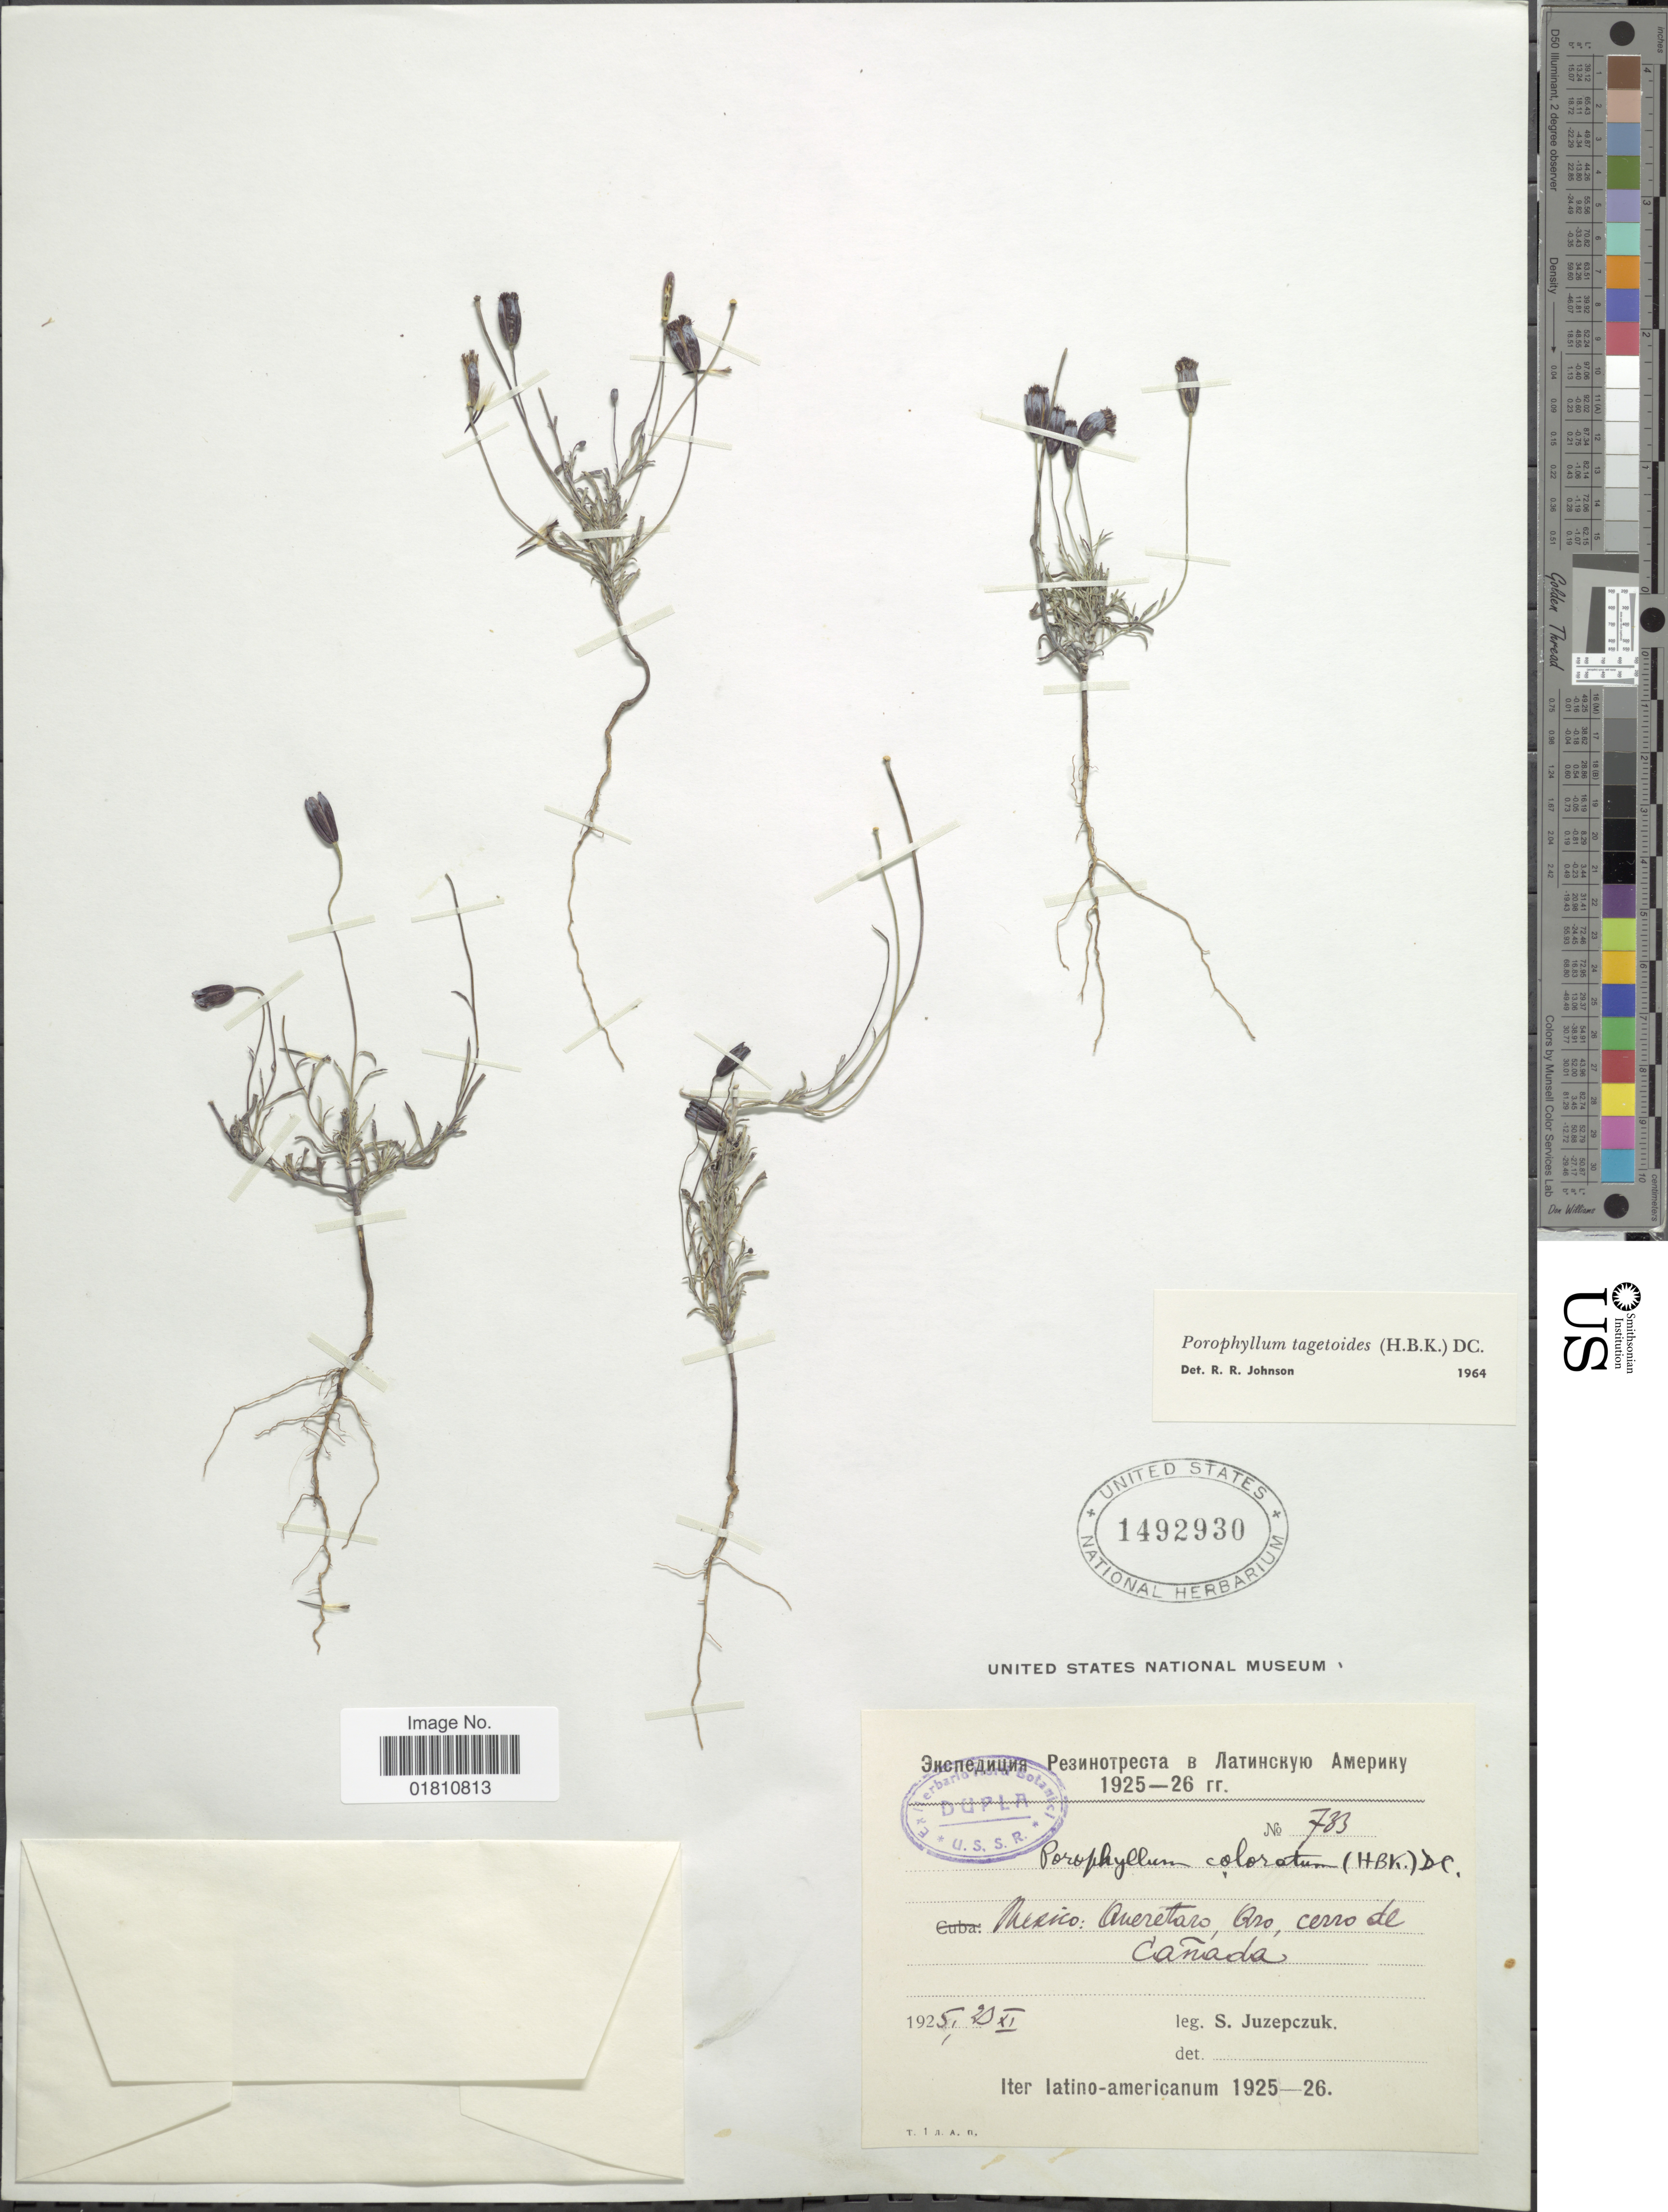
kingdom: Plantae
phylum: Tracheophyta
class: Magnoliopsida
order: Asterales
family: Asteraceae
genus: Porophyllum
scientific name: Porophyllum tagetoides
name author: (Kunth) DC.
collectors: S. V. Juzepczuk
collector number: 783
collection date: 1925-11-23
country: Mexico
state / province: Querétaro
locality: Qro, cerro de Cañada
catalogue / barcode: US 1492930